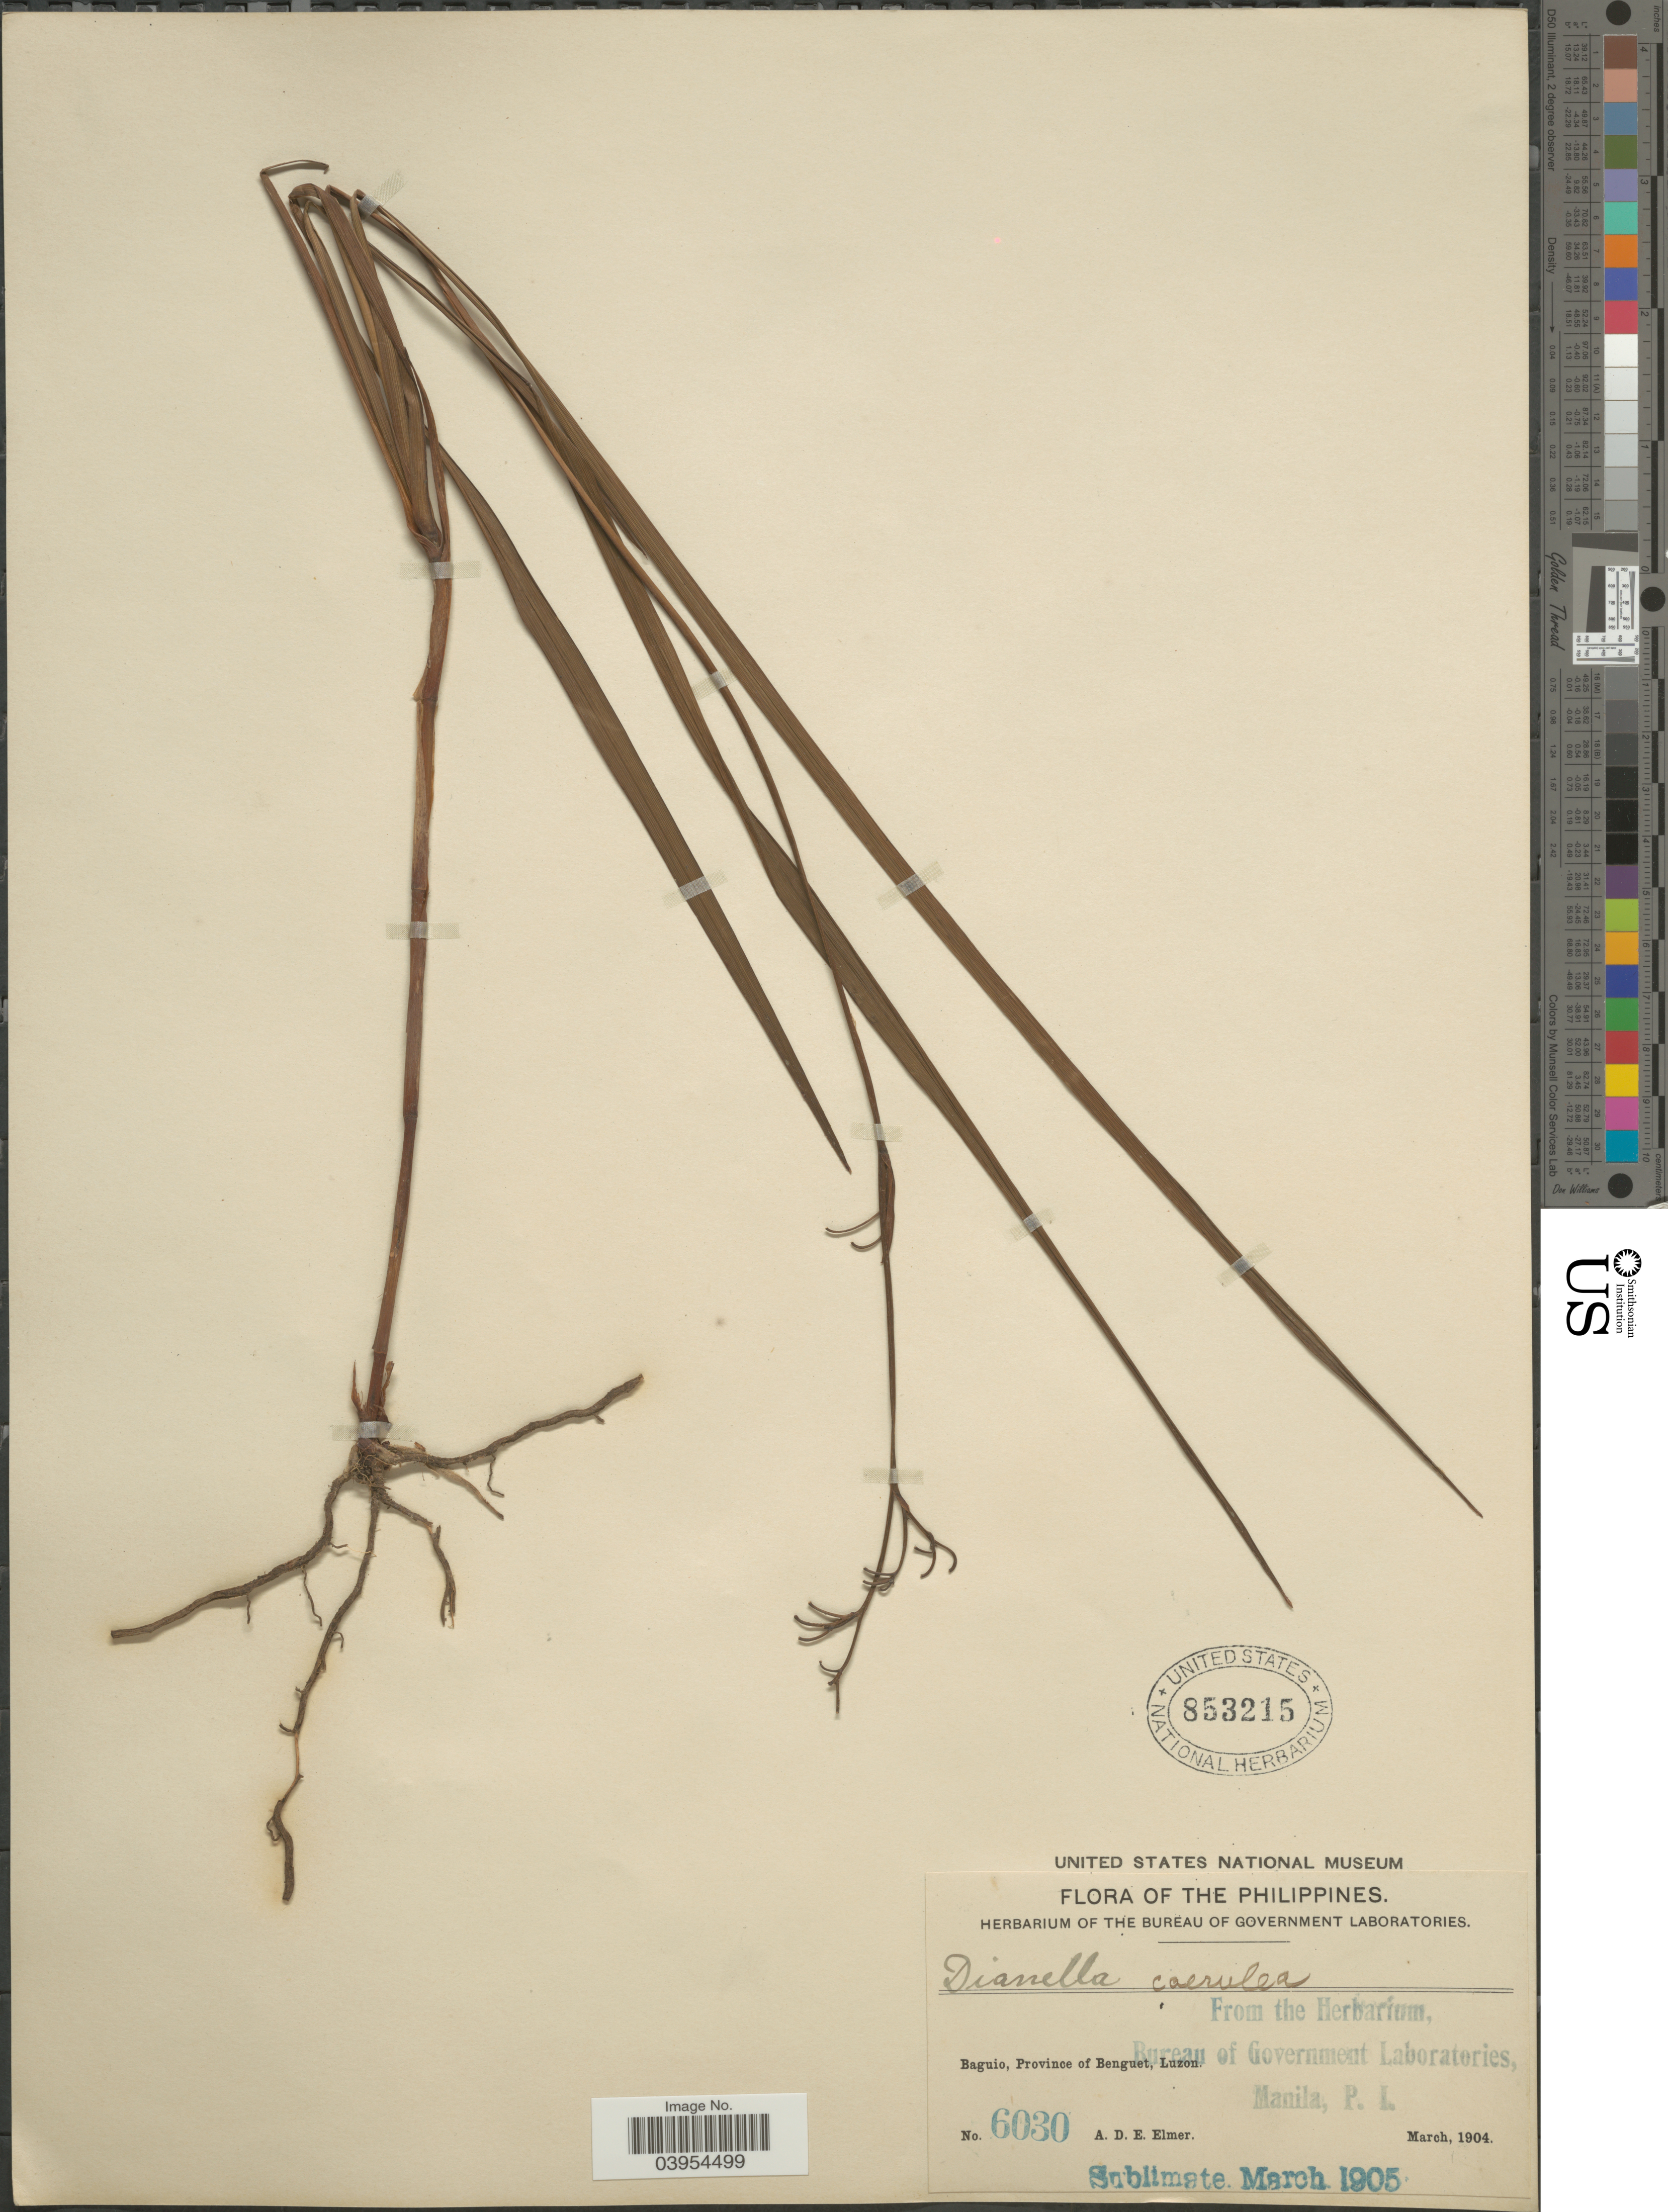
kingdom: Plantae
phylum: Tracheophyta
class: Liliopsida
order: Asparagales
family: Asphodelaceae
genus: Dianella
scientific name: Dianella caerulea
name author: Sims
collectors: A. D. E. Elmer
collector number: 6030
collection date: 1904-03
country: Philippines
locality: Baguio, Province of Benguet, Luzon.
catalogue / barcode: US 853215